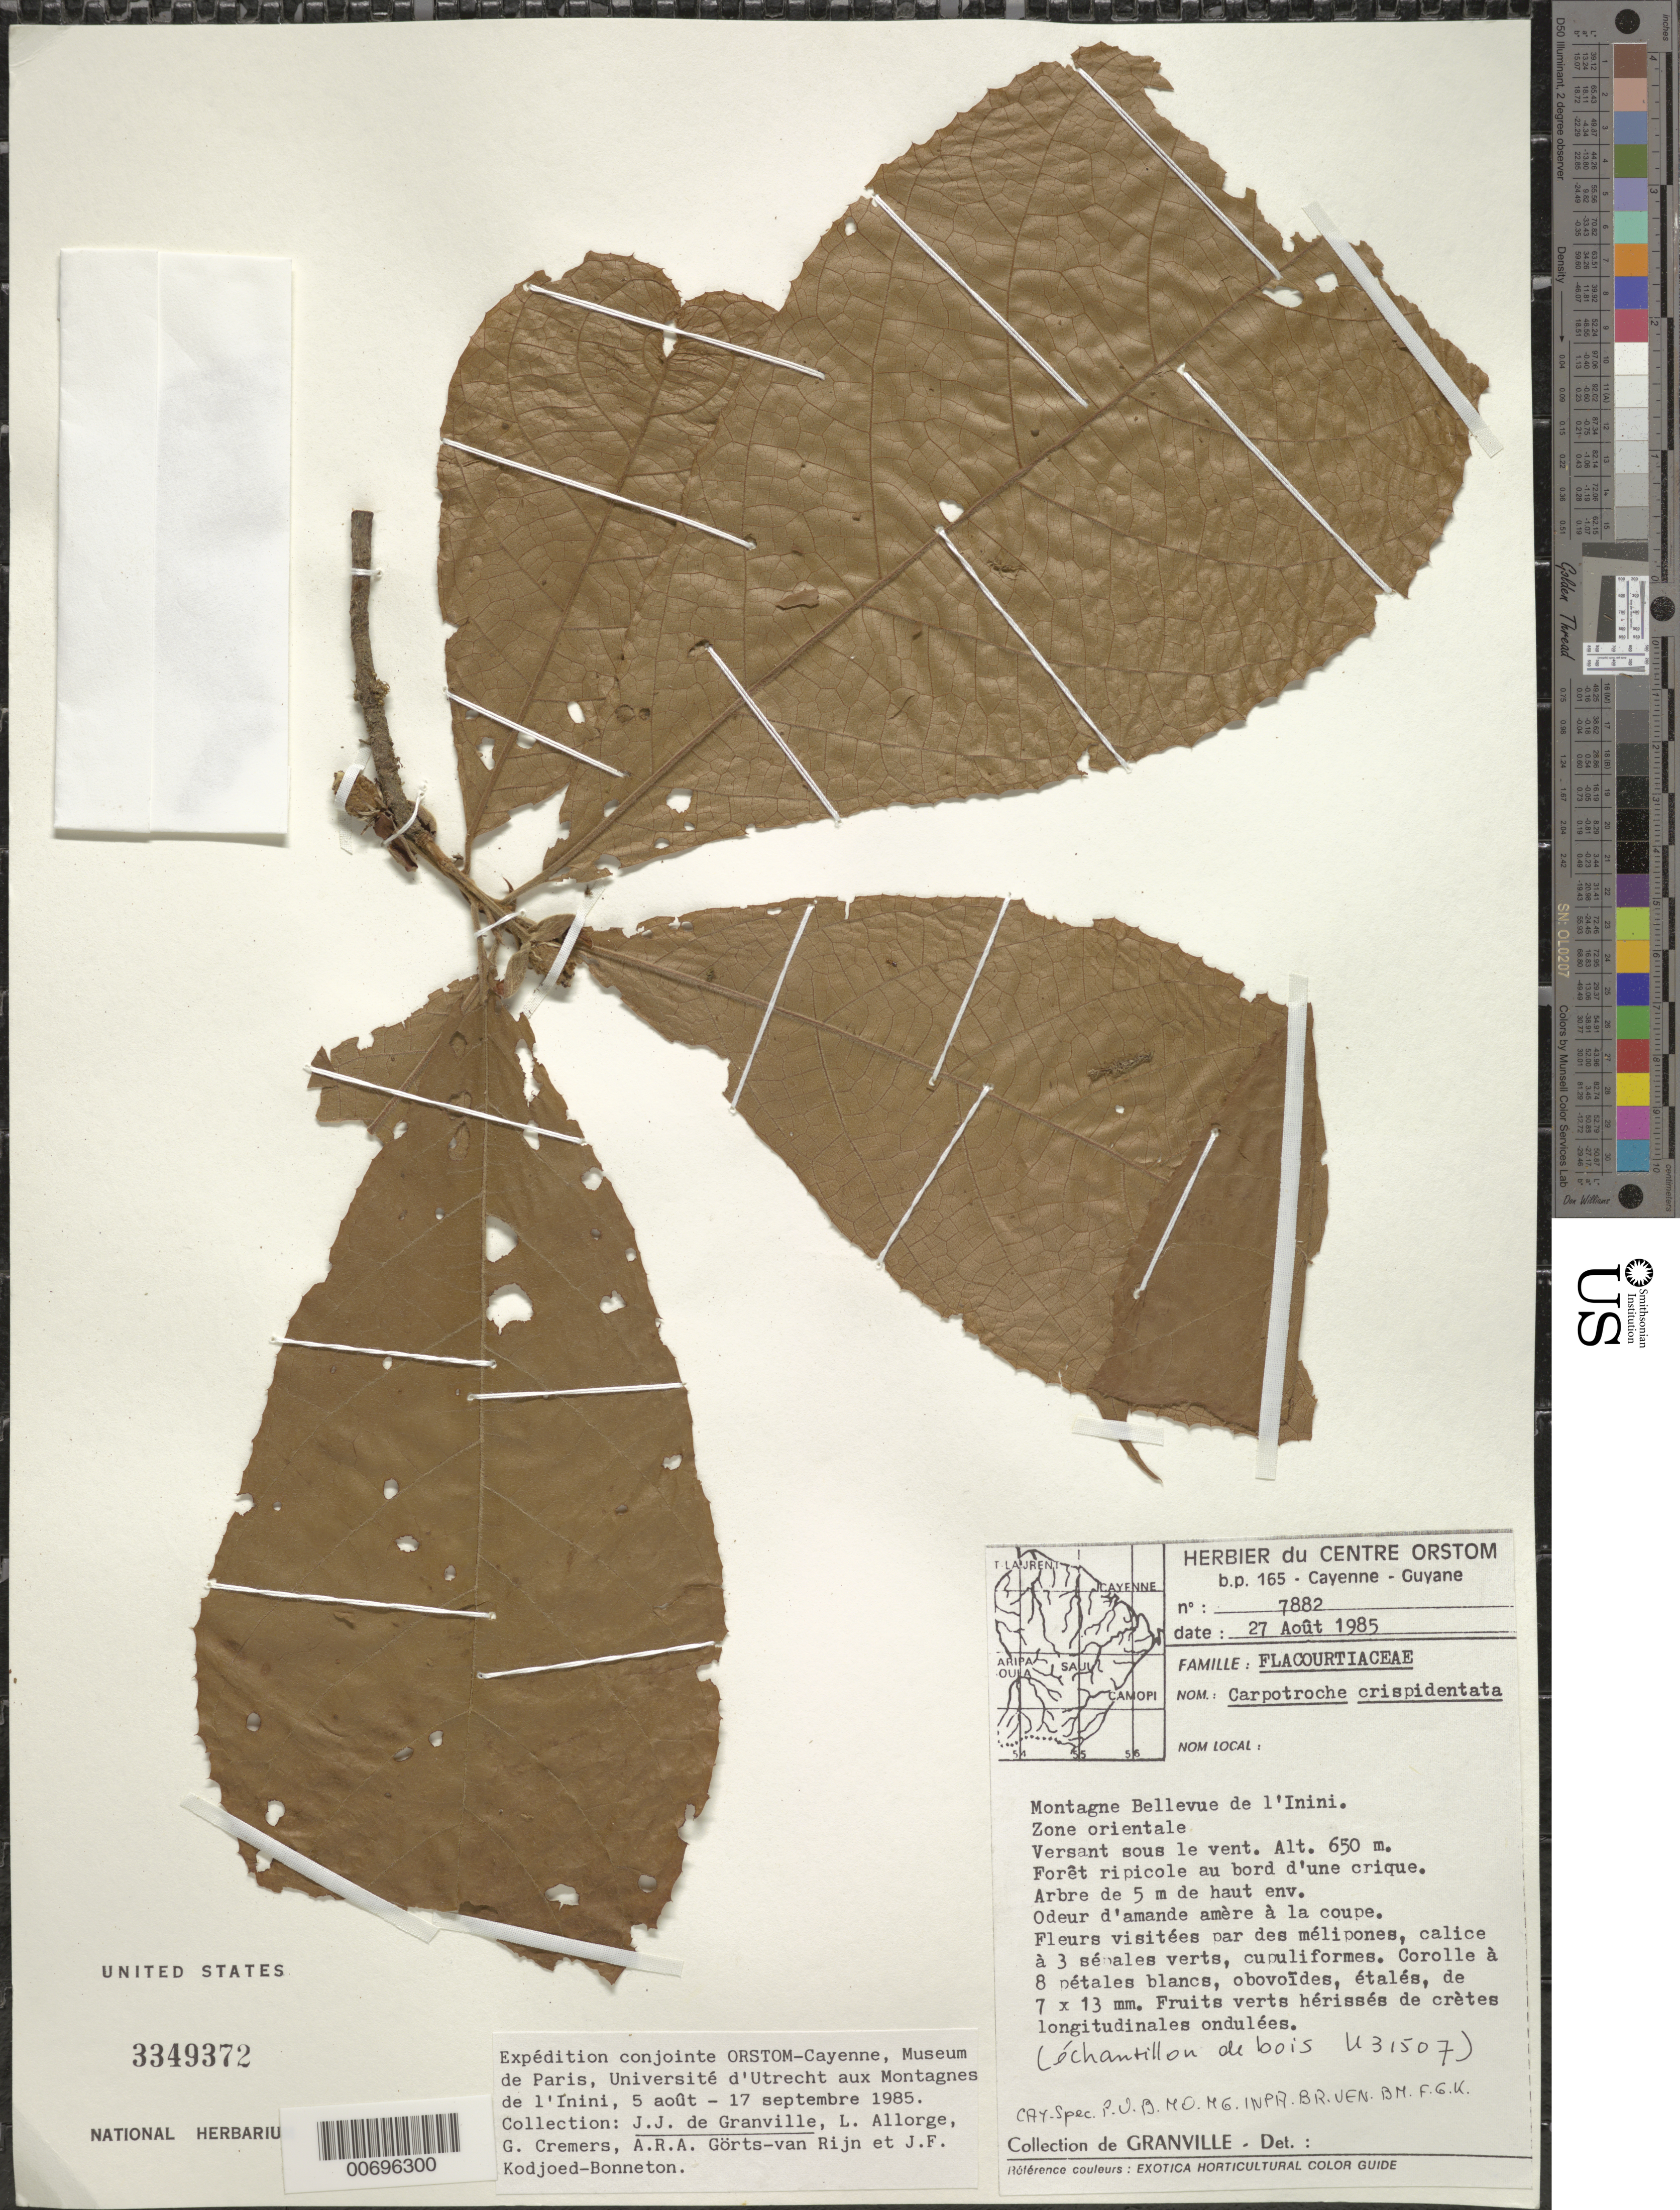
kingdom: Plantae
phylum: Tracheophyta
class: Magnoliopsida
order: Malpighiales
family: Achariaceae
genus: Carpotroche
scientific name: Carpotroche crispidentata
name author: Ducke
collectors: J.-J. de Granville, L. Allorge, G. Cremers, A. .R. A. Görts-van Rijn & J. Kodjoed-Bonneton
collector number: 7882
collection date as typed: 27-Aug-85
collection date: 1985-08-27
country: French Guiana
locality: Montagnes Bellevue de l'Inini, zone orientale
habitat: Forêt ripicole au bord d'une crique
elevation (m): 650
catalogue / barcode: US 3349372